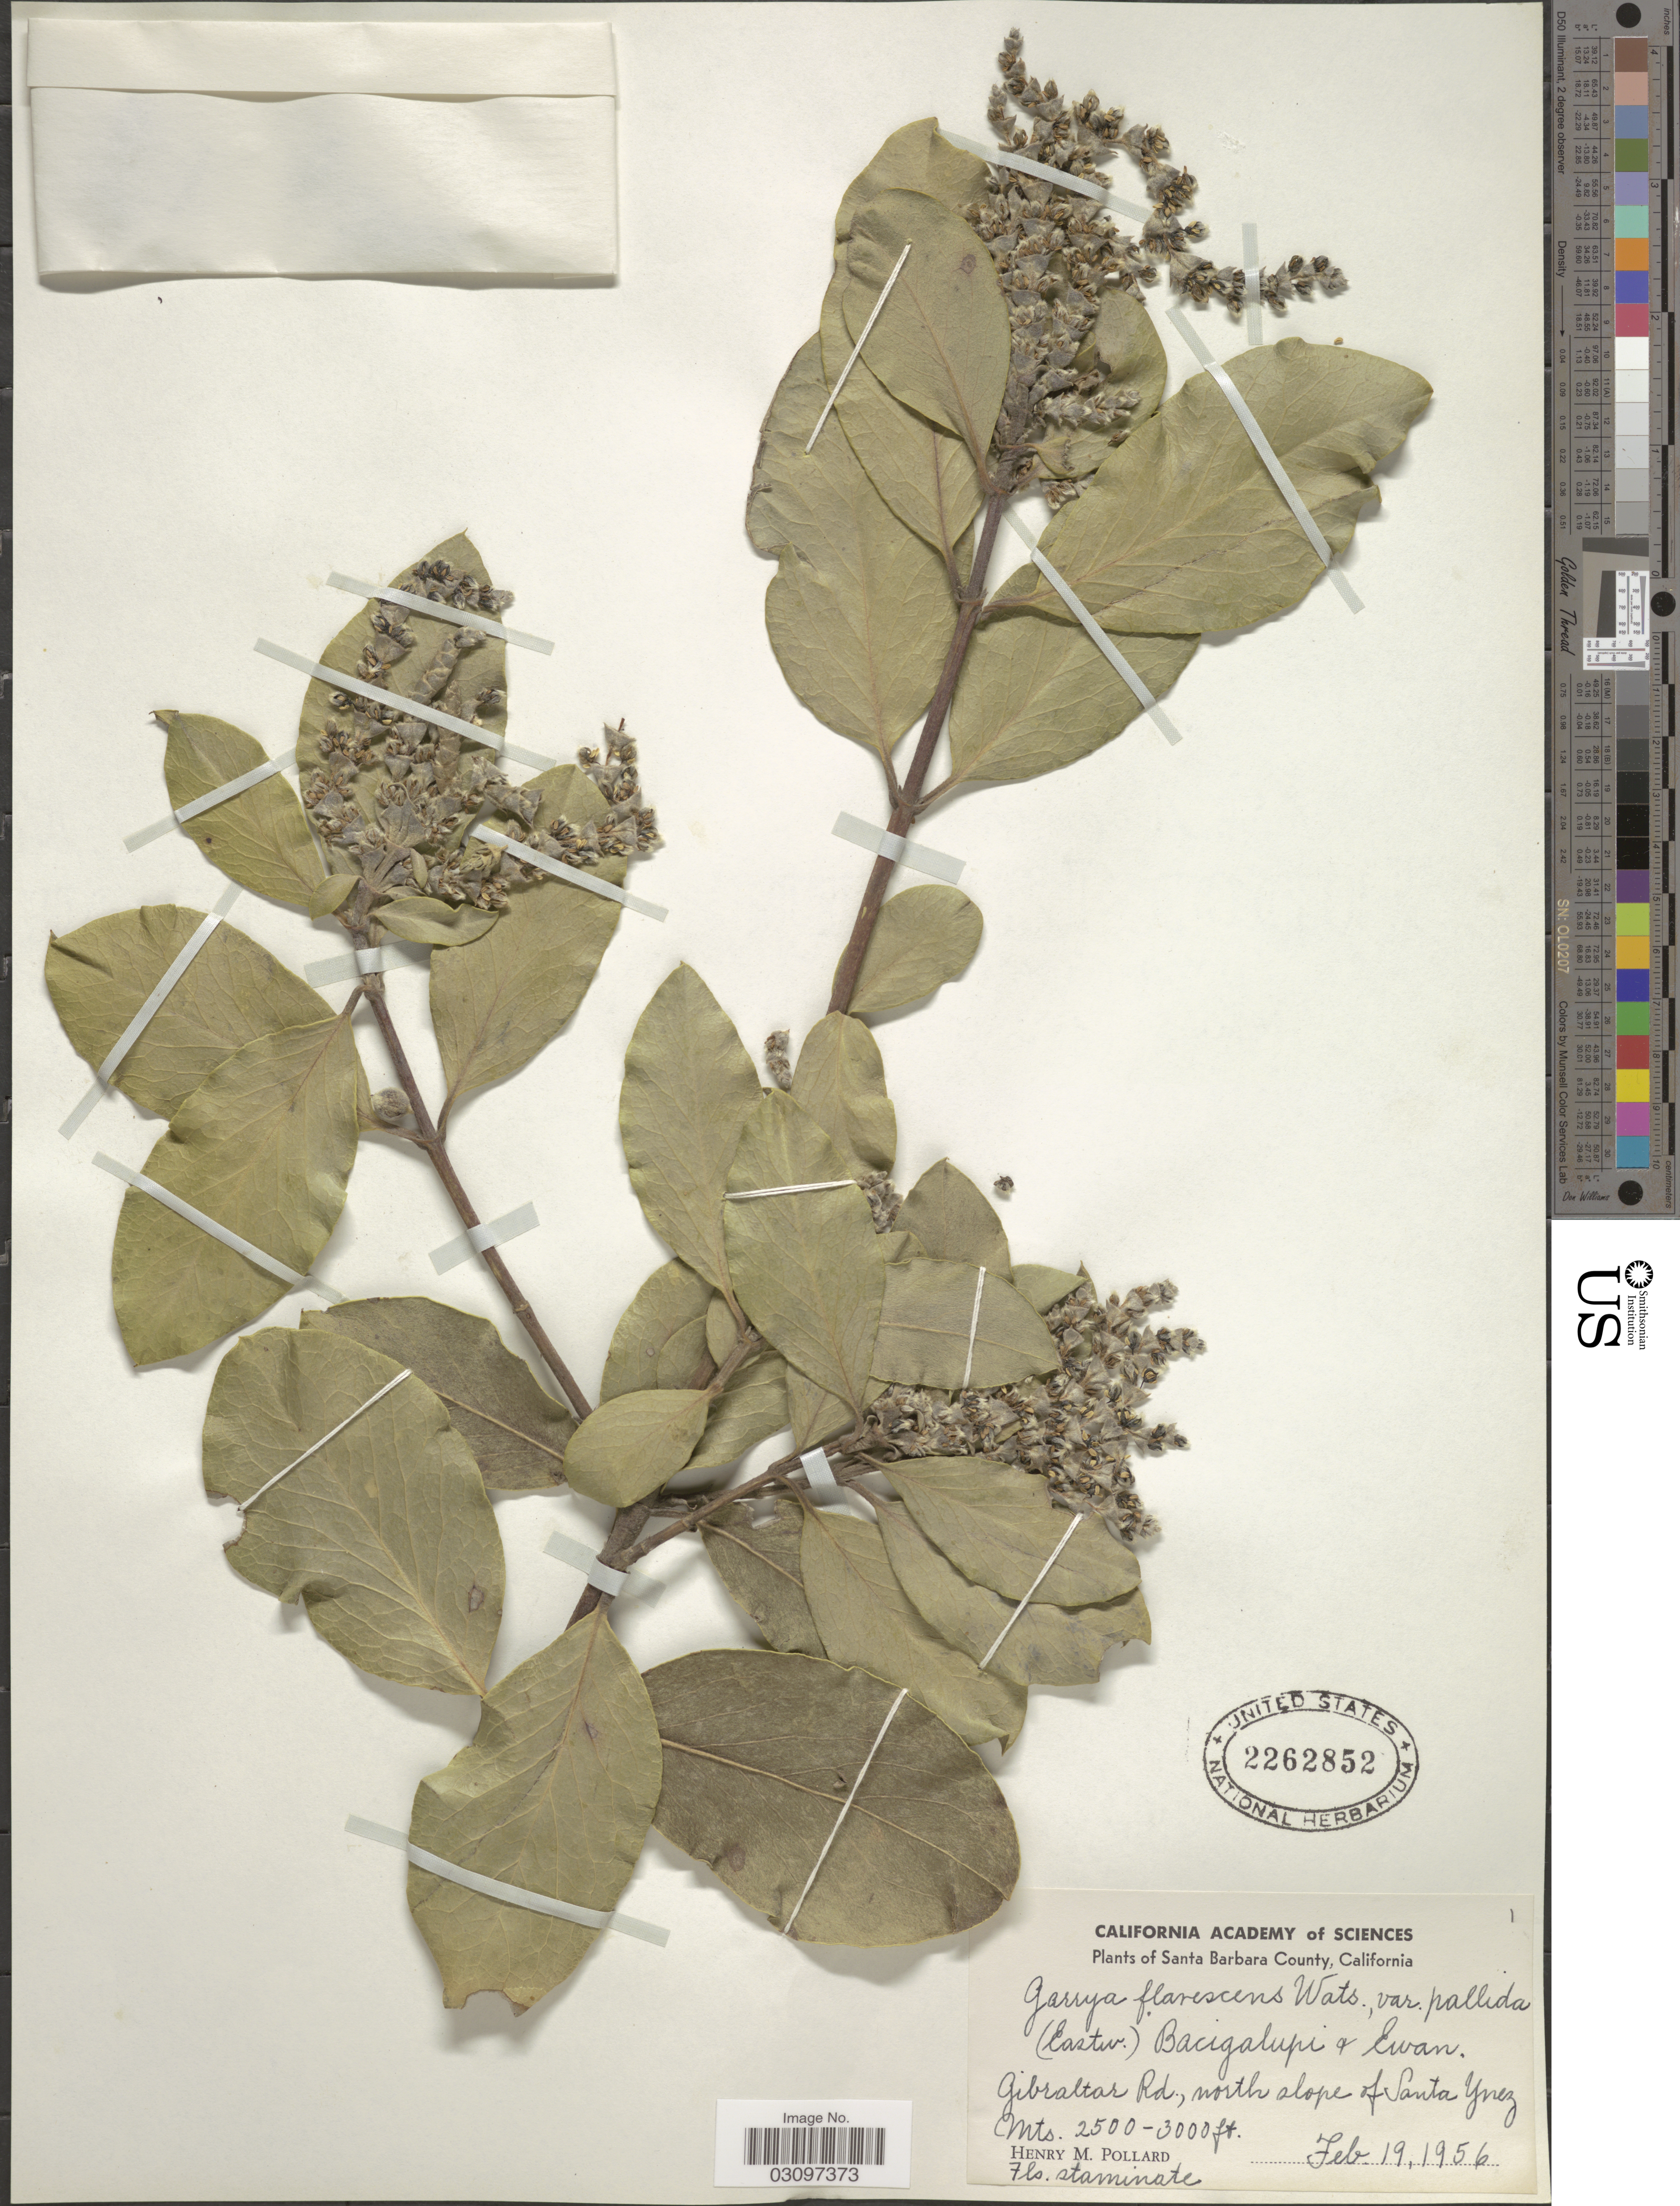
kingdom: Plantae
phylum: Tracheophyta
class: Magnoliopsida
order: Garryales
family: Garryaceae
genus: Garrya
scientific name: Garrya flavescens subsp. pallida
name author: (Eastw.) Bacig. ex Ewan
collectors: H. M. Pollard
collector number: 1?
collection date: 1956-02-19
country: United States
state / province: California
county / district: Santa Barbara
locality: Santa Barbara County. Gibraltar Rd., north slope of Santa Cruz Mts.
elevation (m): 762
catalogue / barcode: US 2262852